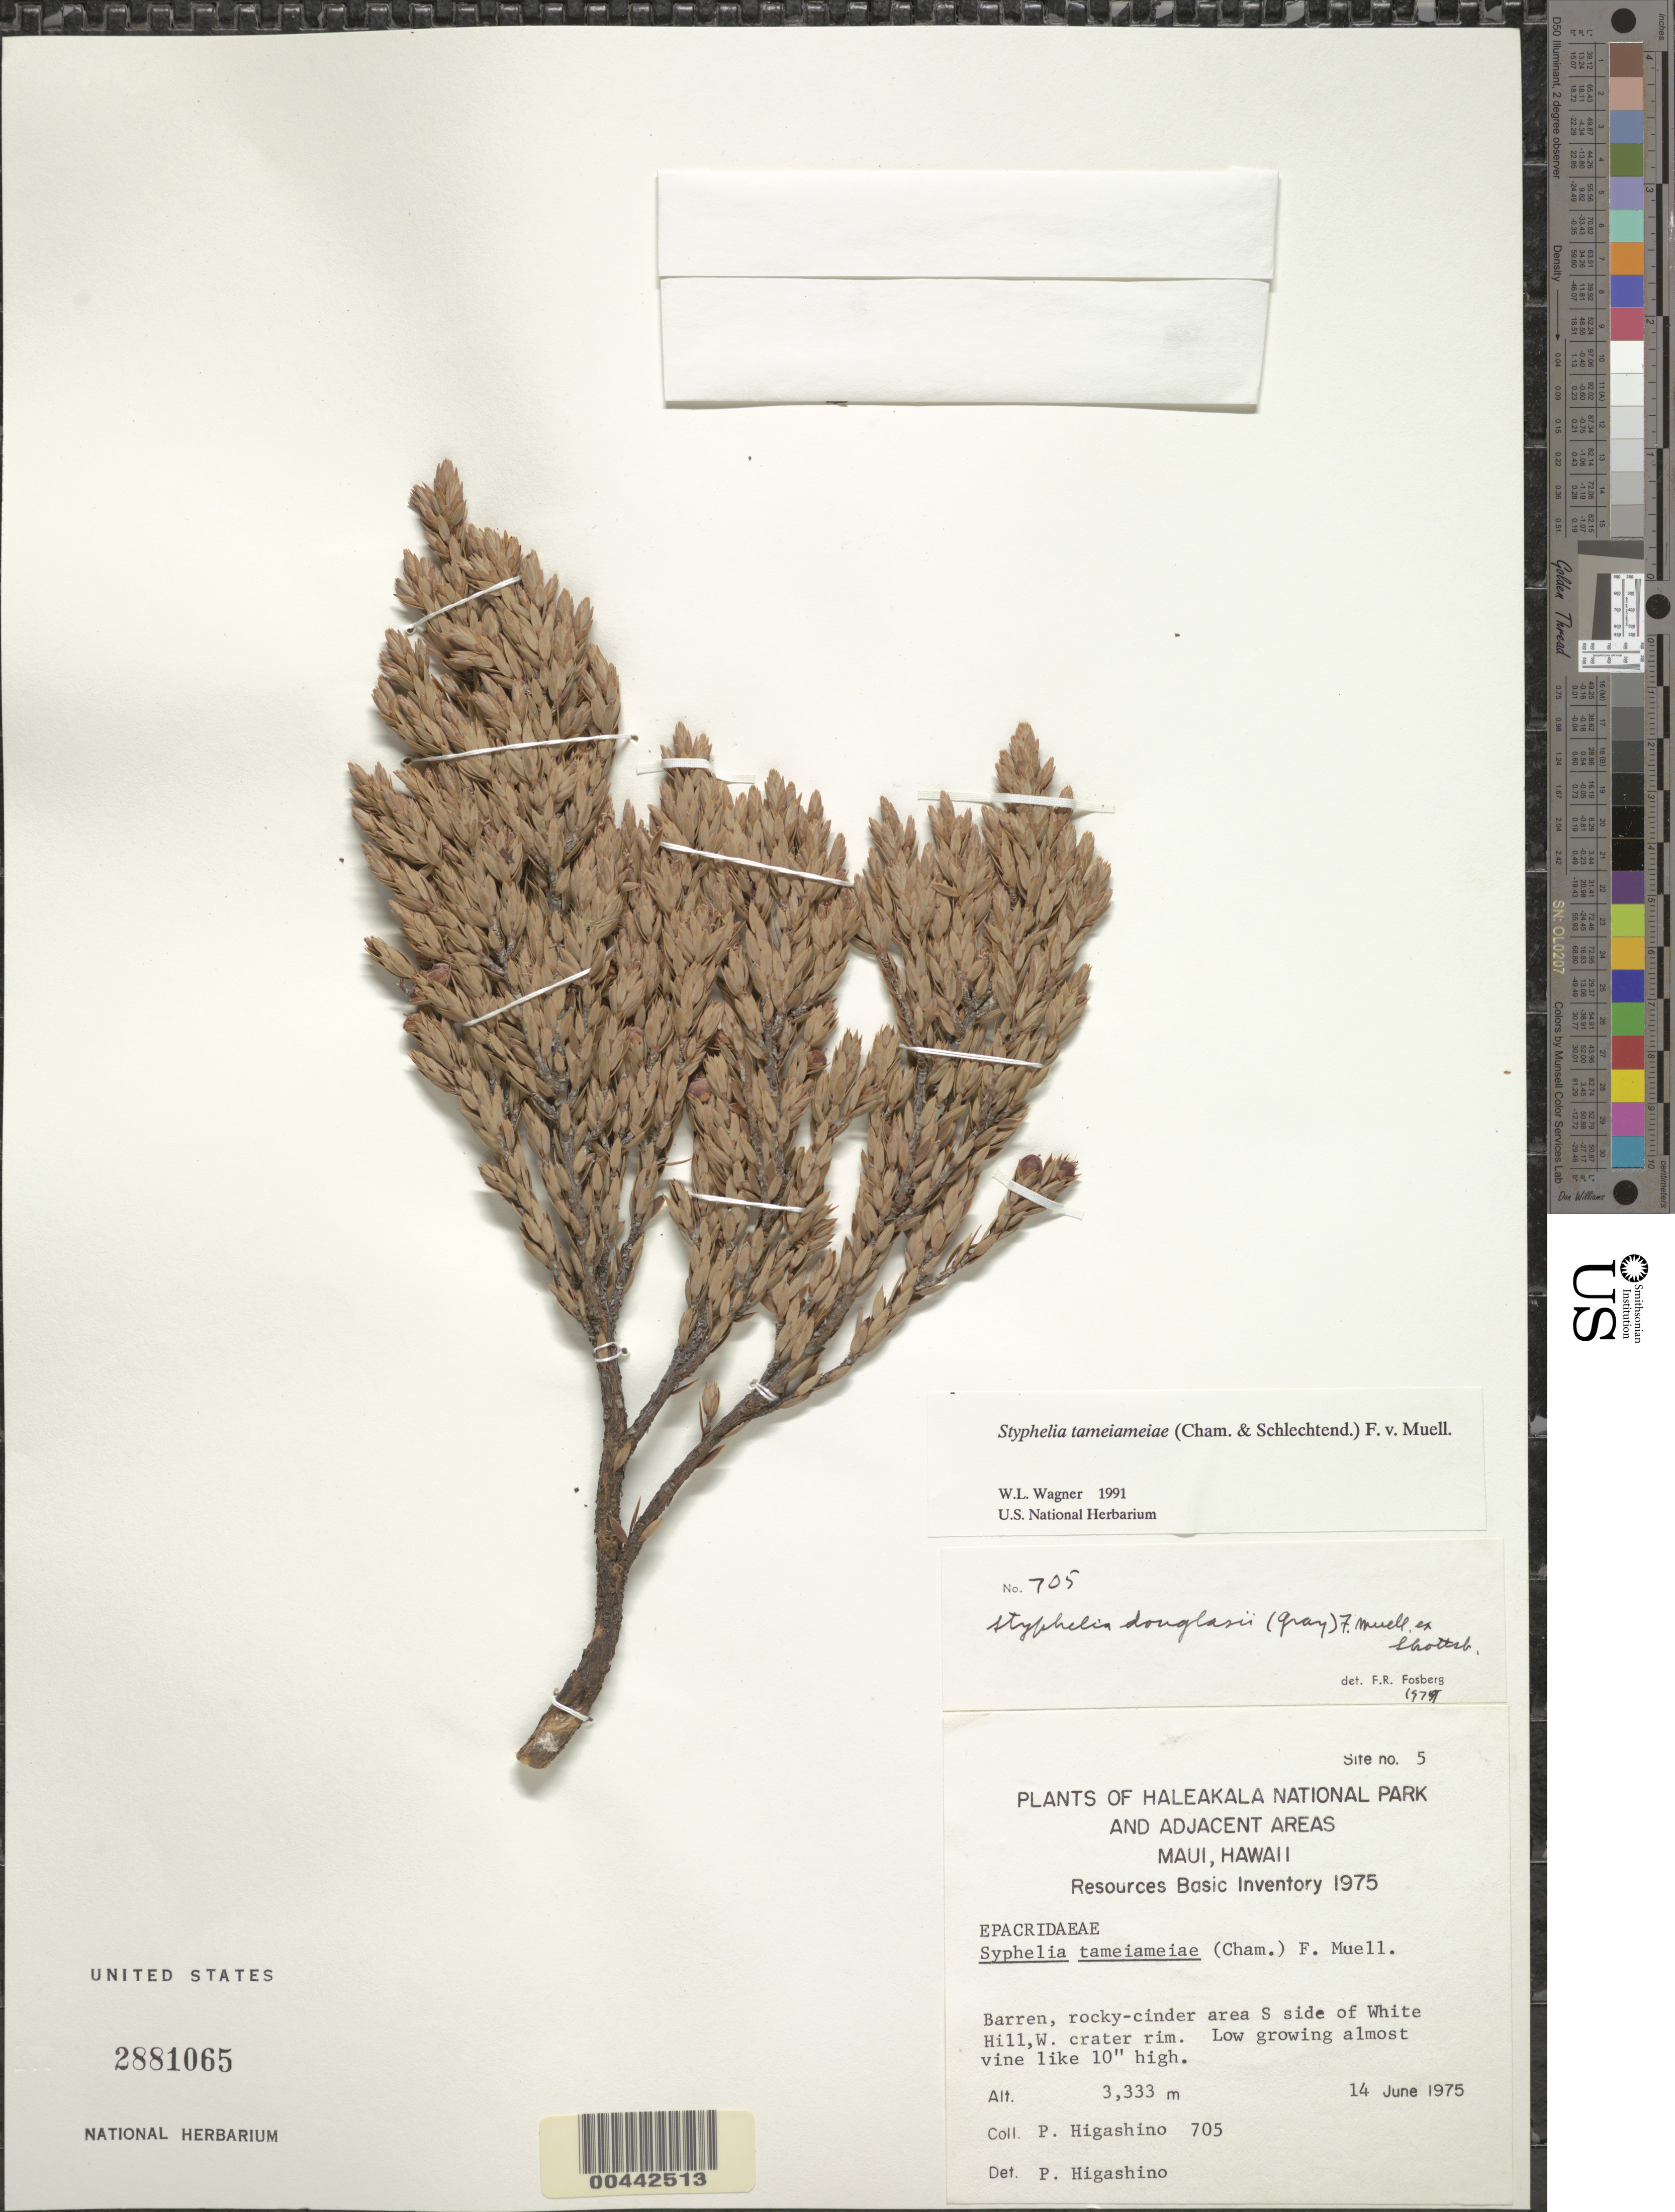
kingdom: Plantae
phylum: Tracheophyta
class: Magnoliopsida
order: Ericales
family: Ericaceae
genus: Leptecophylla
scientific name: Leptecophylla tameiameiae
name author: (Cham. & Schltdl.) C.M. Weiller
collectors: P. Higashino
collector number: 705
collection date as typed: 14 Jun 1975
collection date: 1975-06-14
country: United States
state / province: Hawaii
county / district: Maui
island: Maui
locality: S side of White Hill, W crater rim, Haleakala National Park and Adjacent Areas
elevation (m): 3333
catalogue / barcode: US 2881065